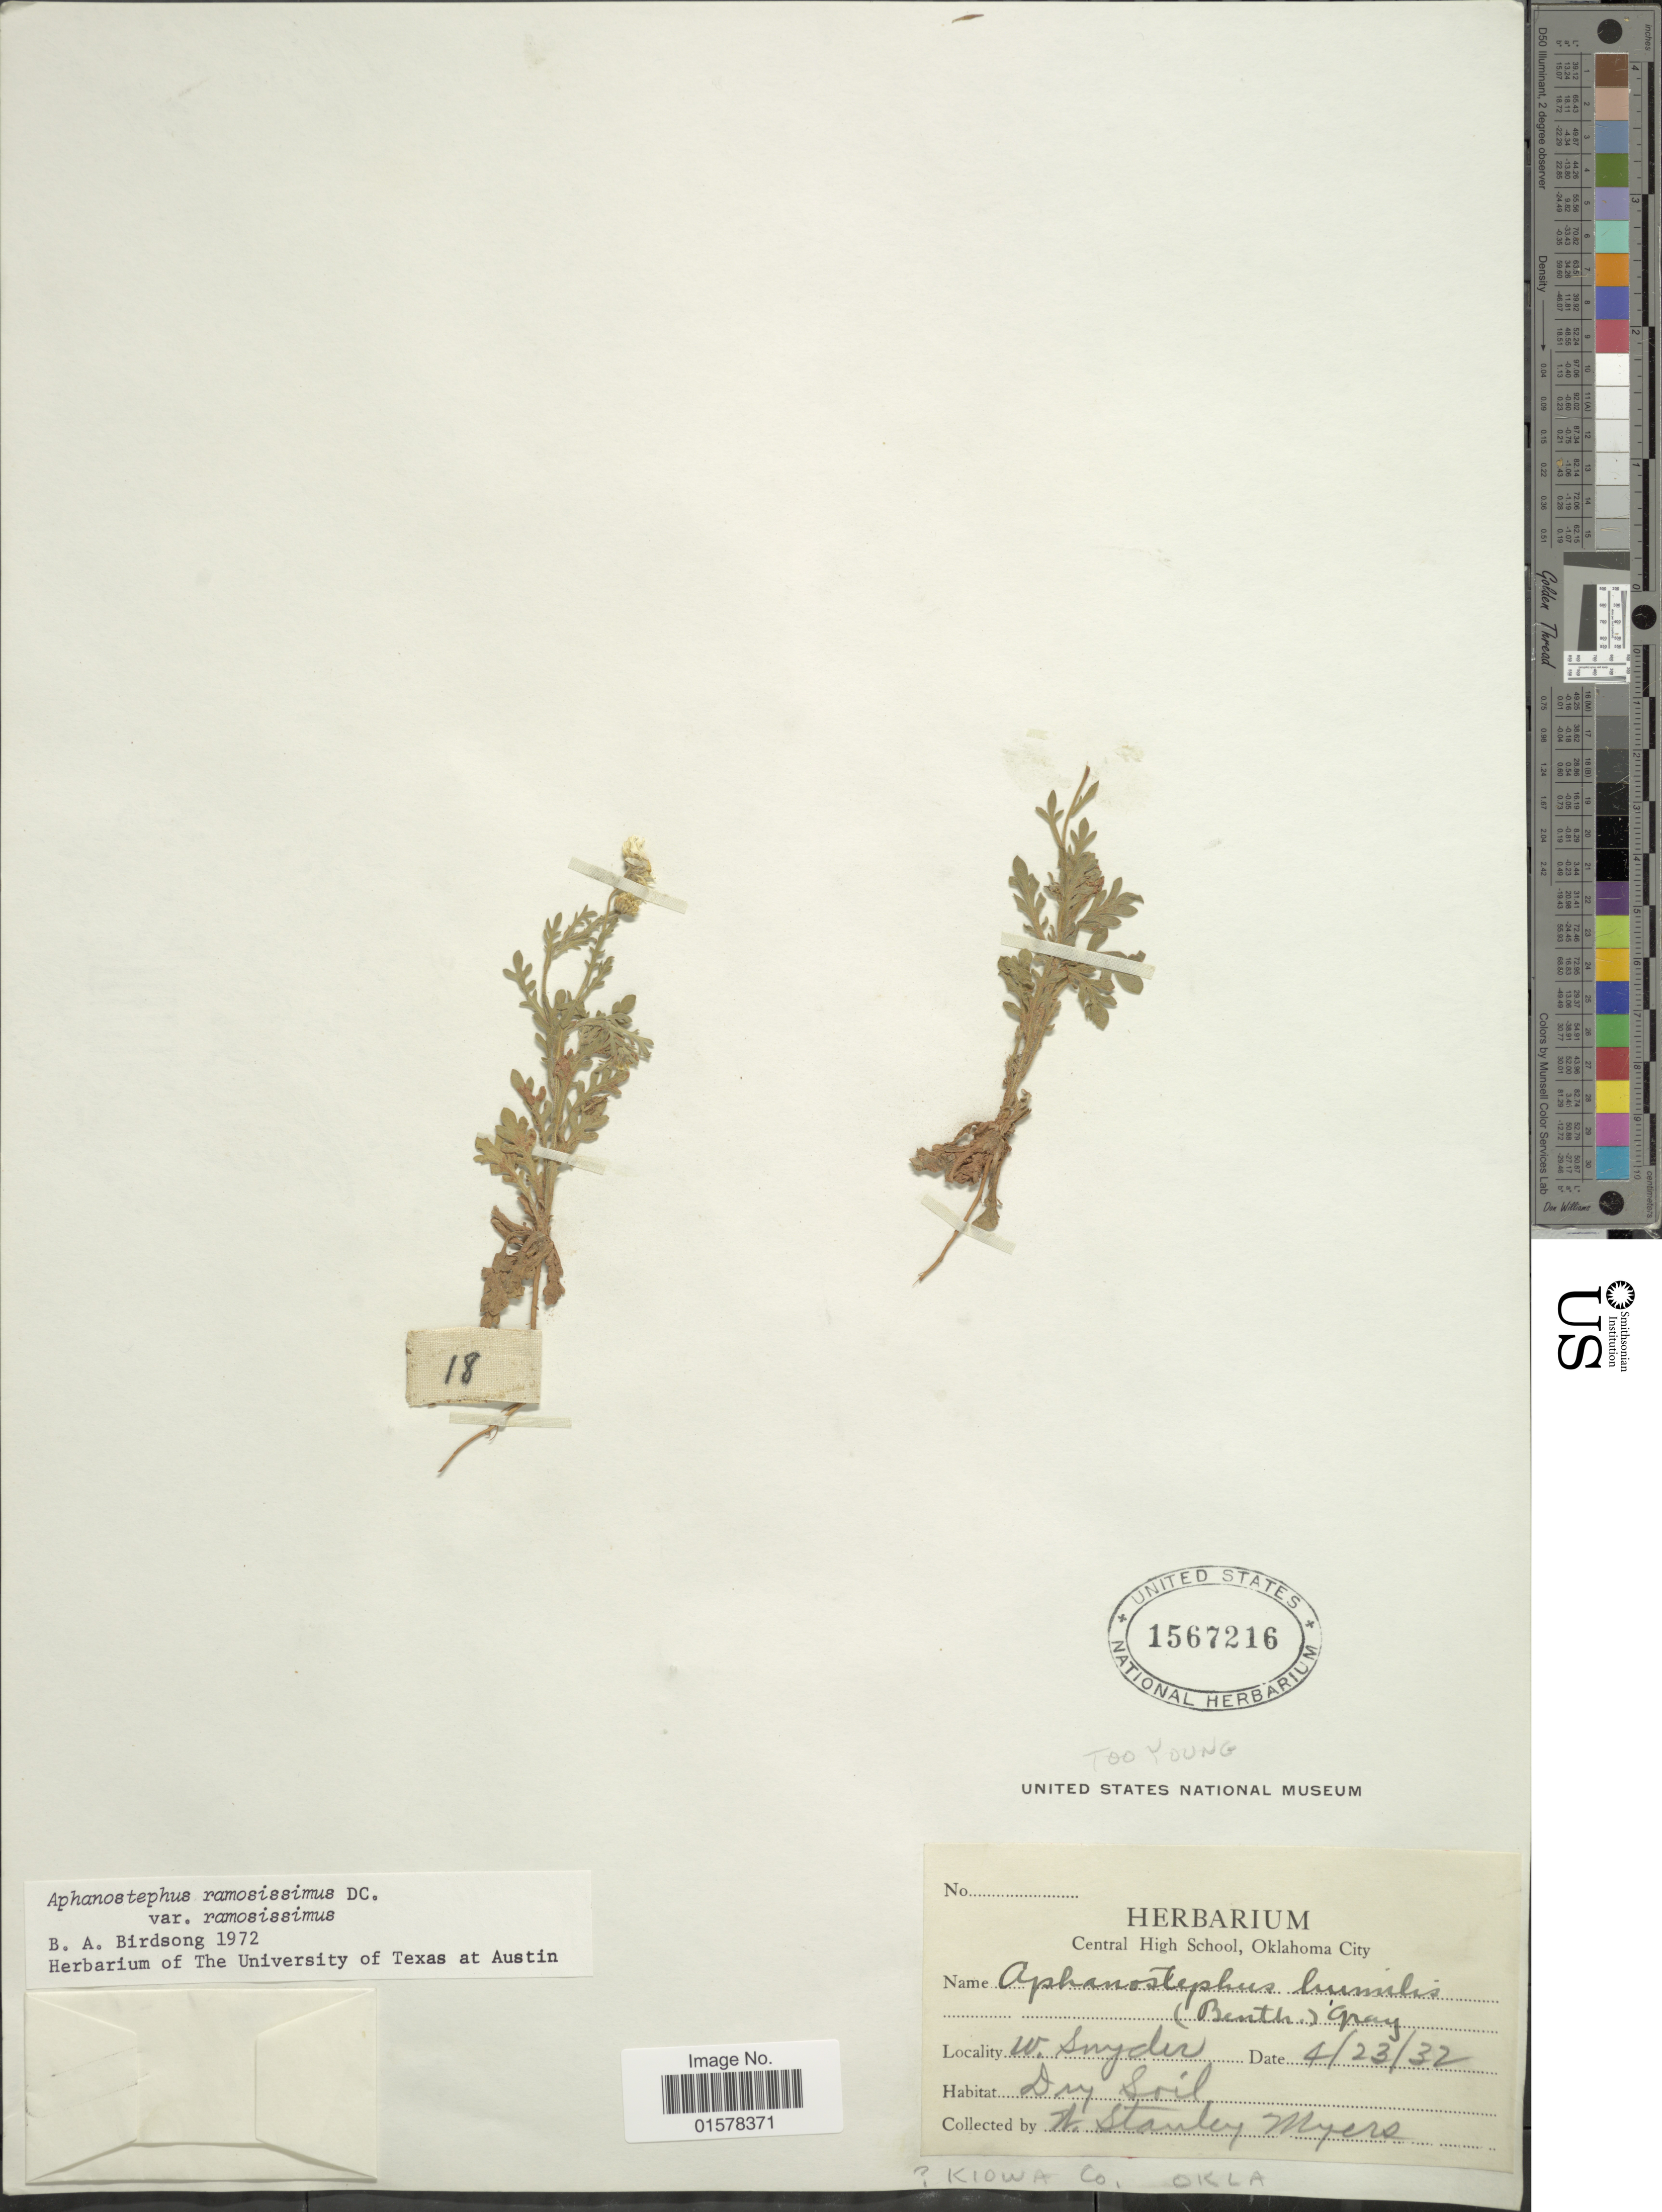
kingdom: Plantae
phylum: Tracheophyta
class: Magnoliopsida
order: Asterales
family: Asteraceae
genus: Aphanostephus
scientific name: Aphanostephus skirrhobasis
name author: (DC.) Trel. ex Coville & Branner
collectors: W. Myers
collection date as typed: Transcribed d/m/y: 23/4/32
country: United States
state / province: Oklahoma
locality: W. Snyder, Oklahoma City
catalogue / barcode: US 1567216